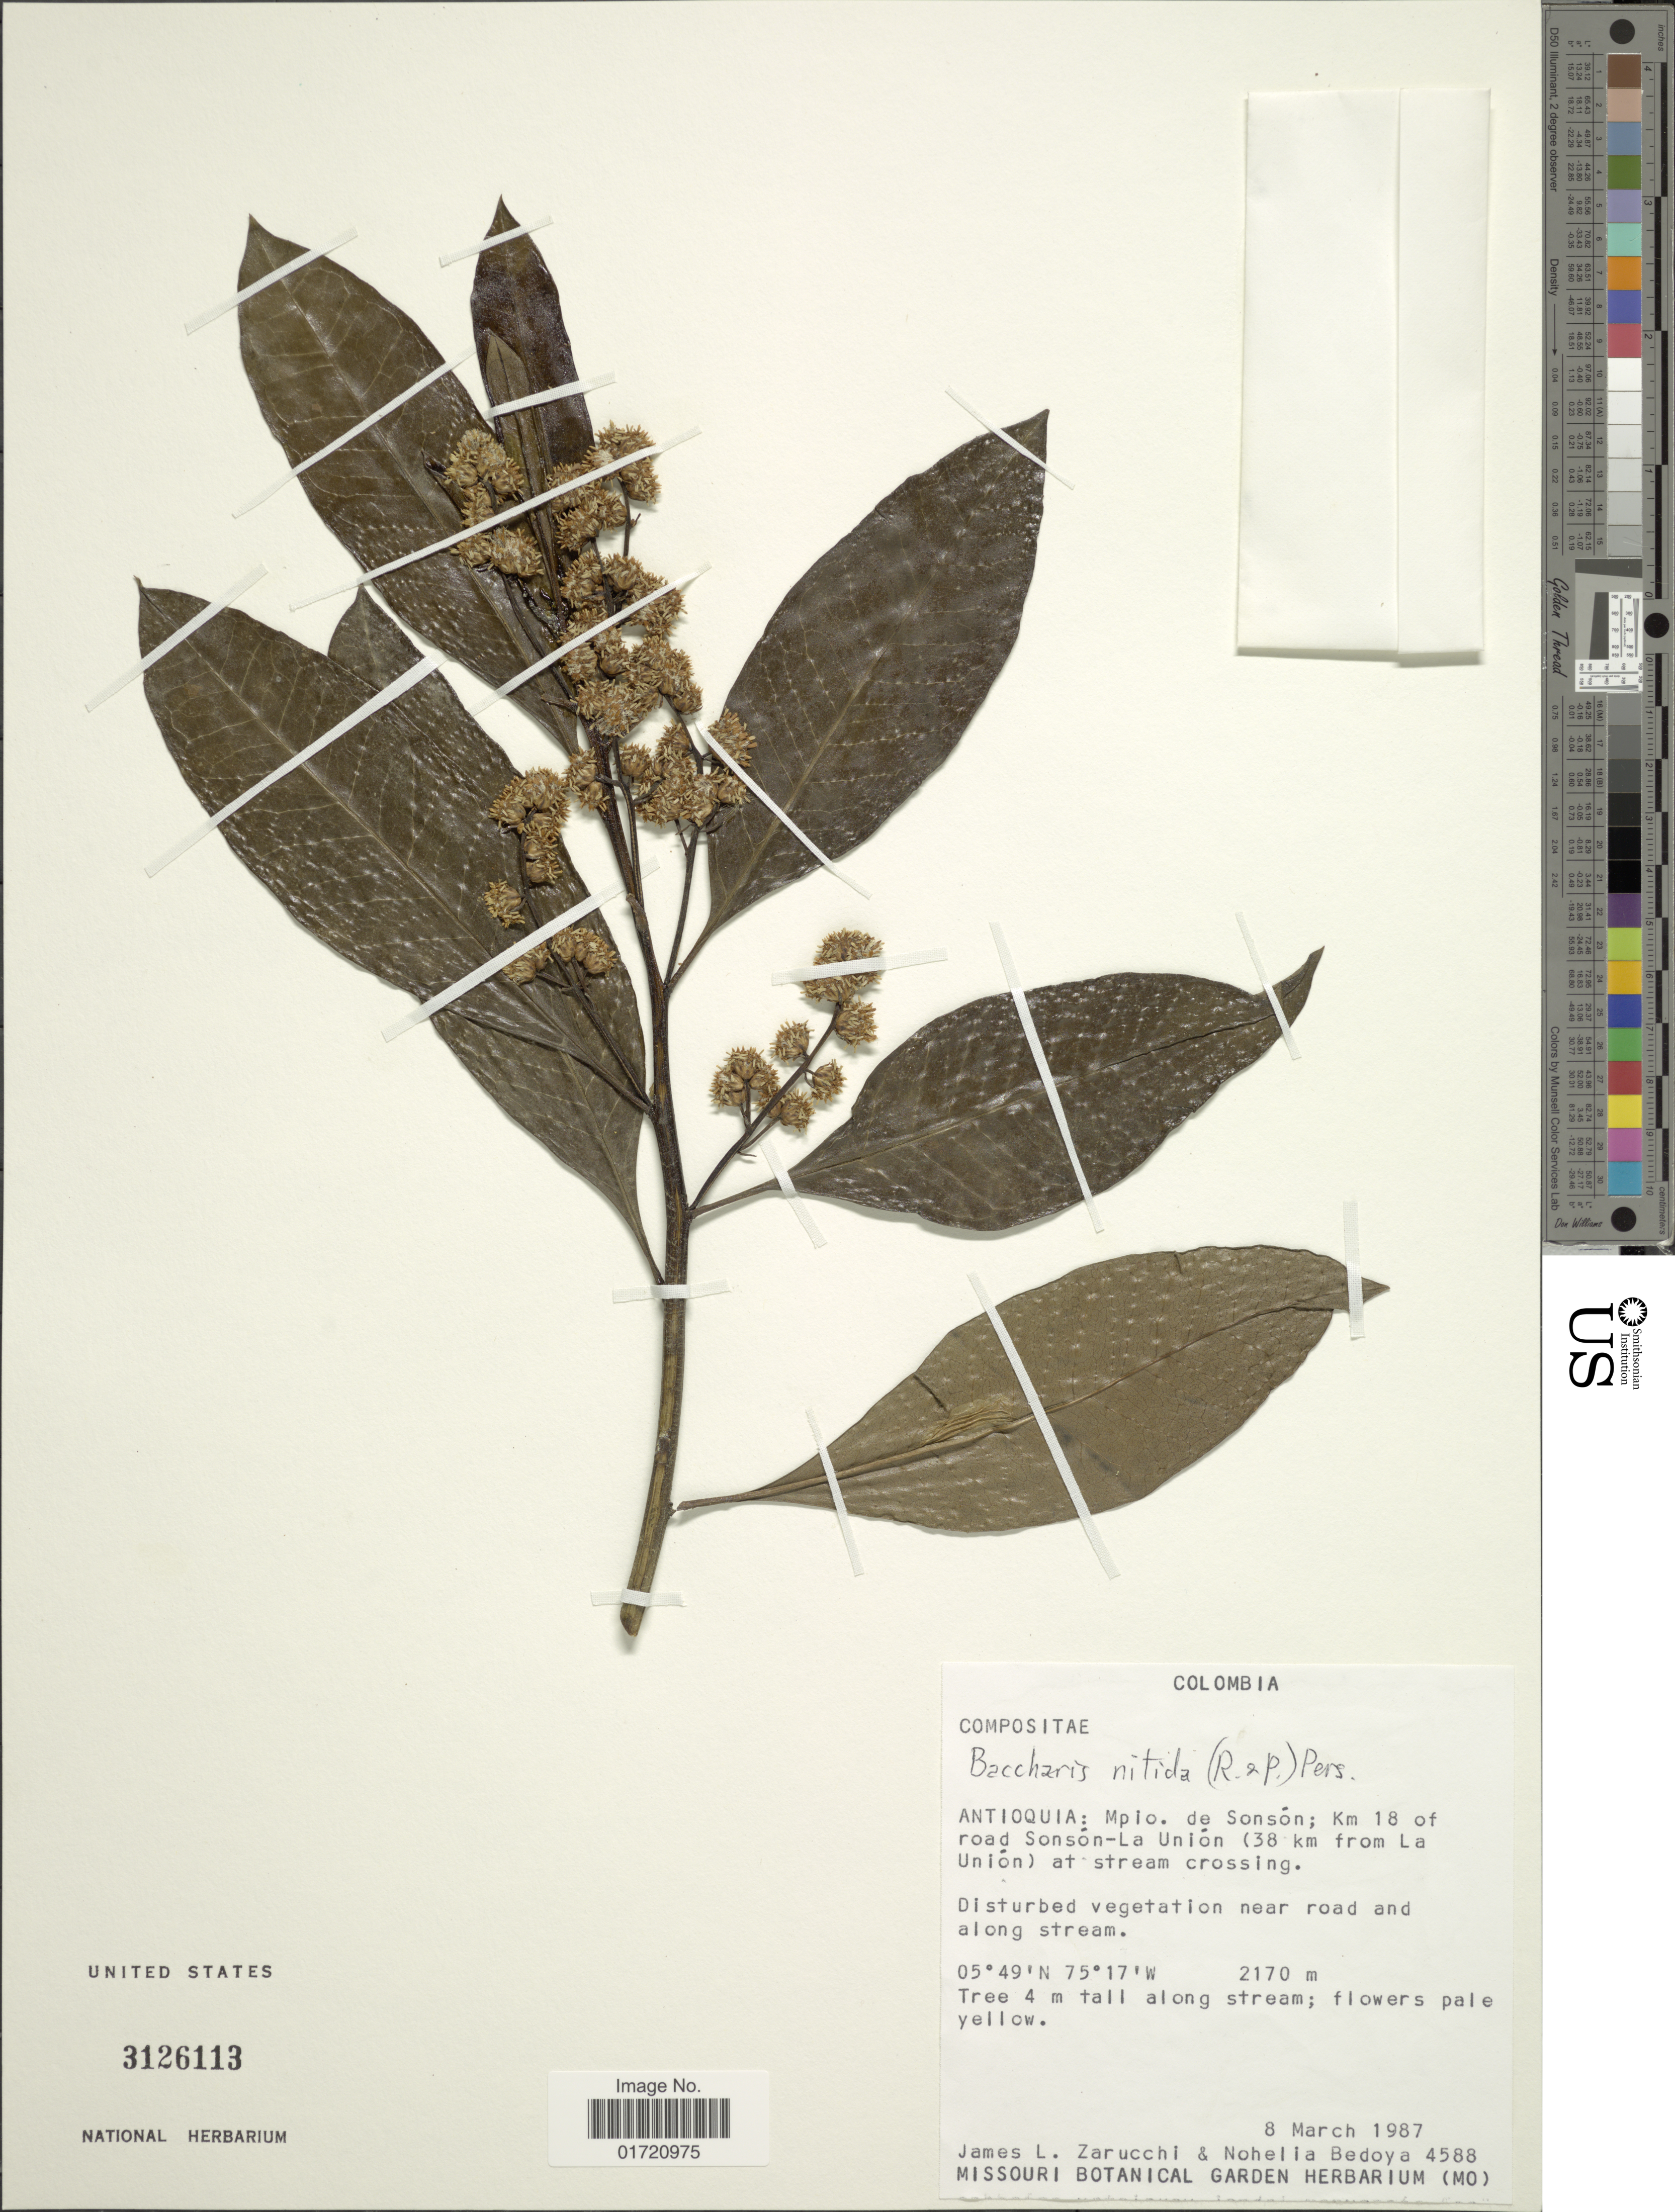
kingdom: Plantae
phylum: Tracheophyta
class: Magnoliopsida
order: Asterales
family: Asteraceae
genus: Baccharis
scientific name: Baccharis nitida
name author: (Ruiz & Pav.) Pers.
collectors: J. L. Zarucchi & N. Bedoya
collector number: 4588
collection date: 1987-03-08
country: Colombia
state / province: Antioquia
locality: Mpio. de Sonson, km 18 of road Sonson-La Union (38 km from La Union)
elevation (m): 2170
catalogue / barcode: US 3126113